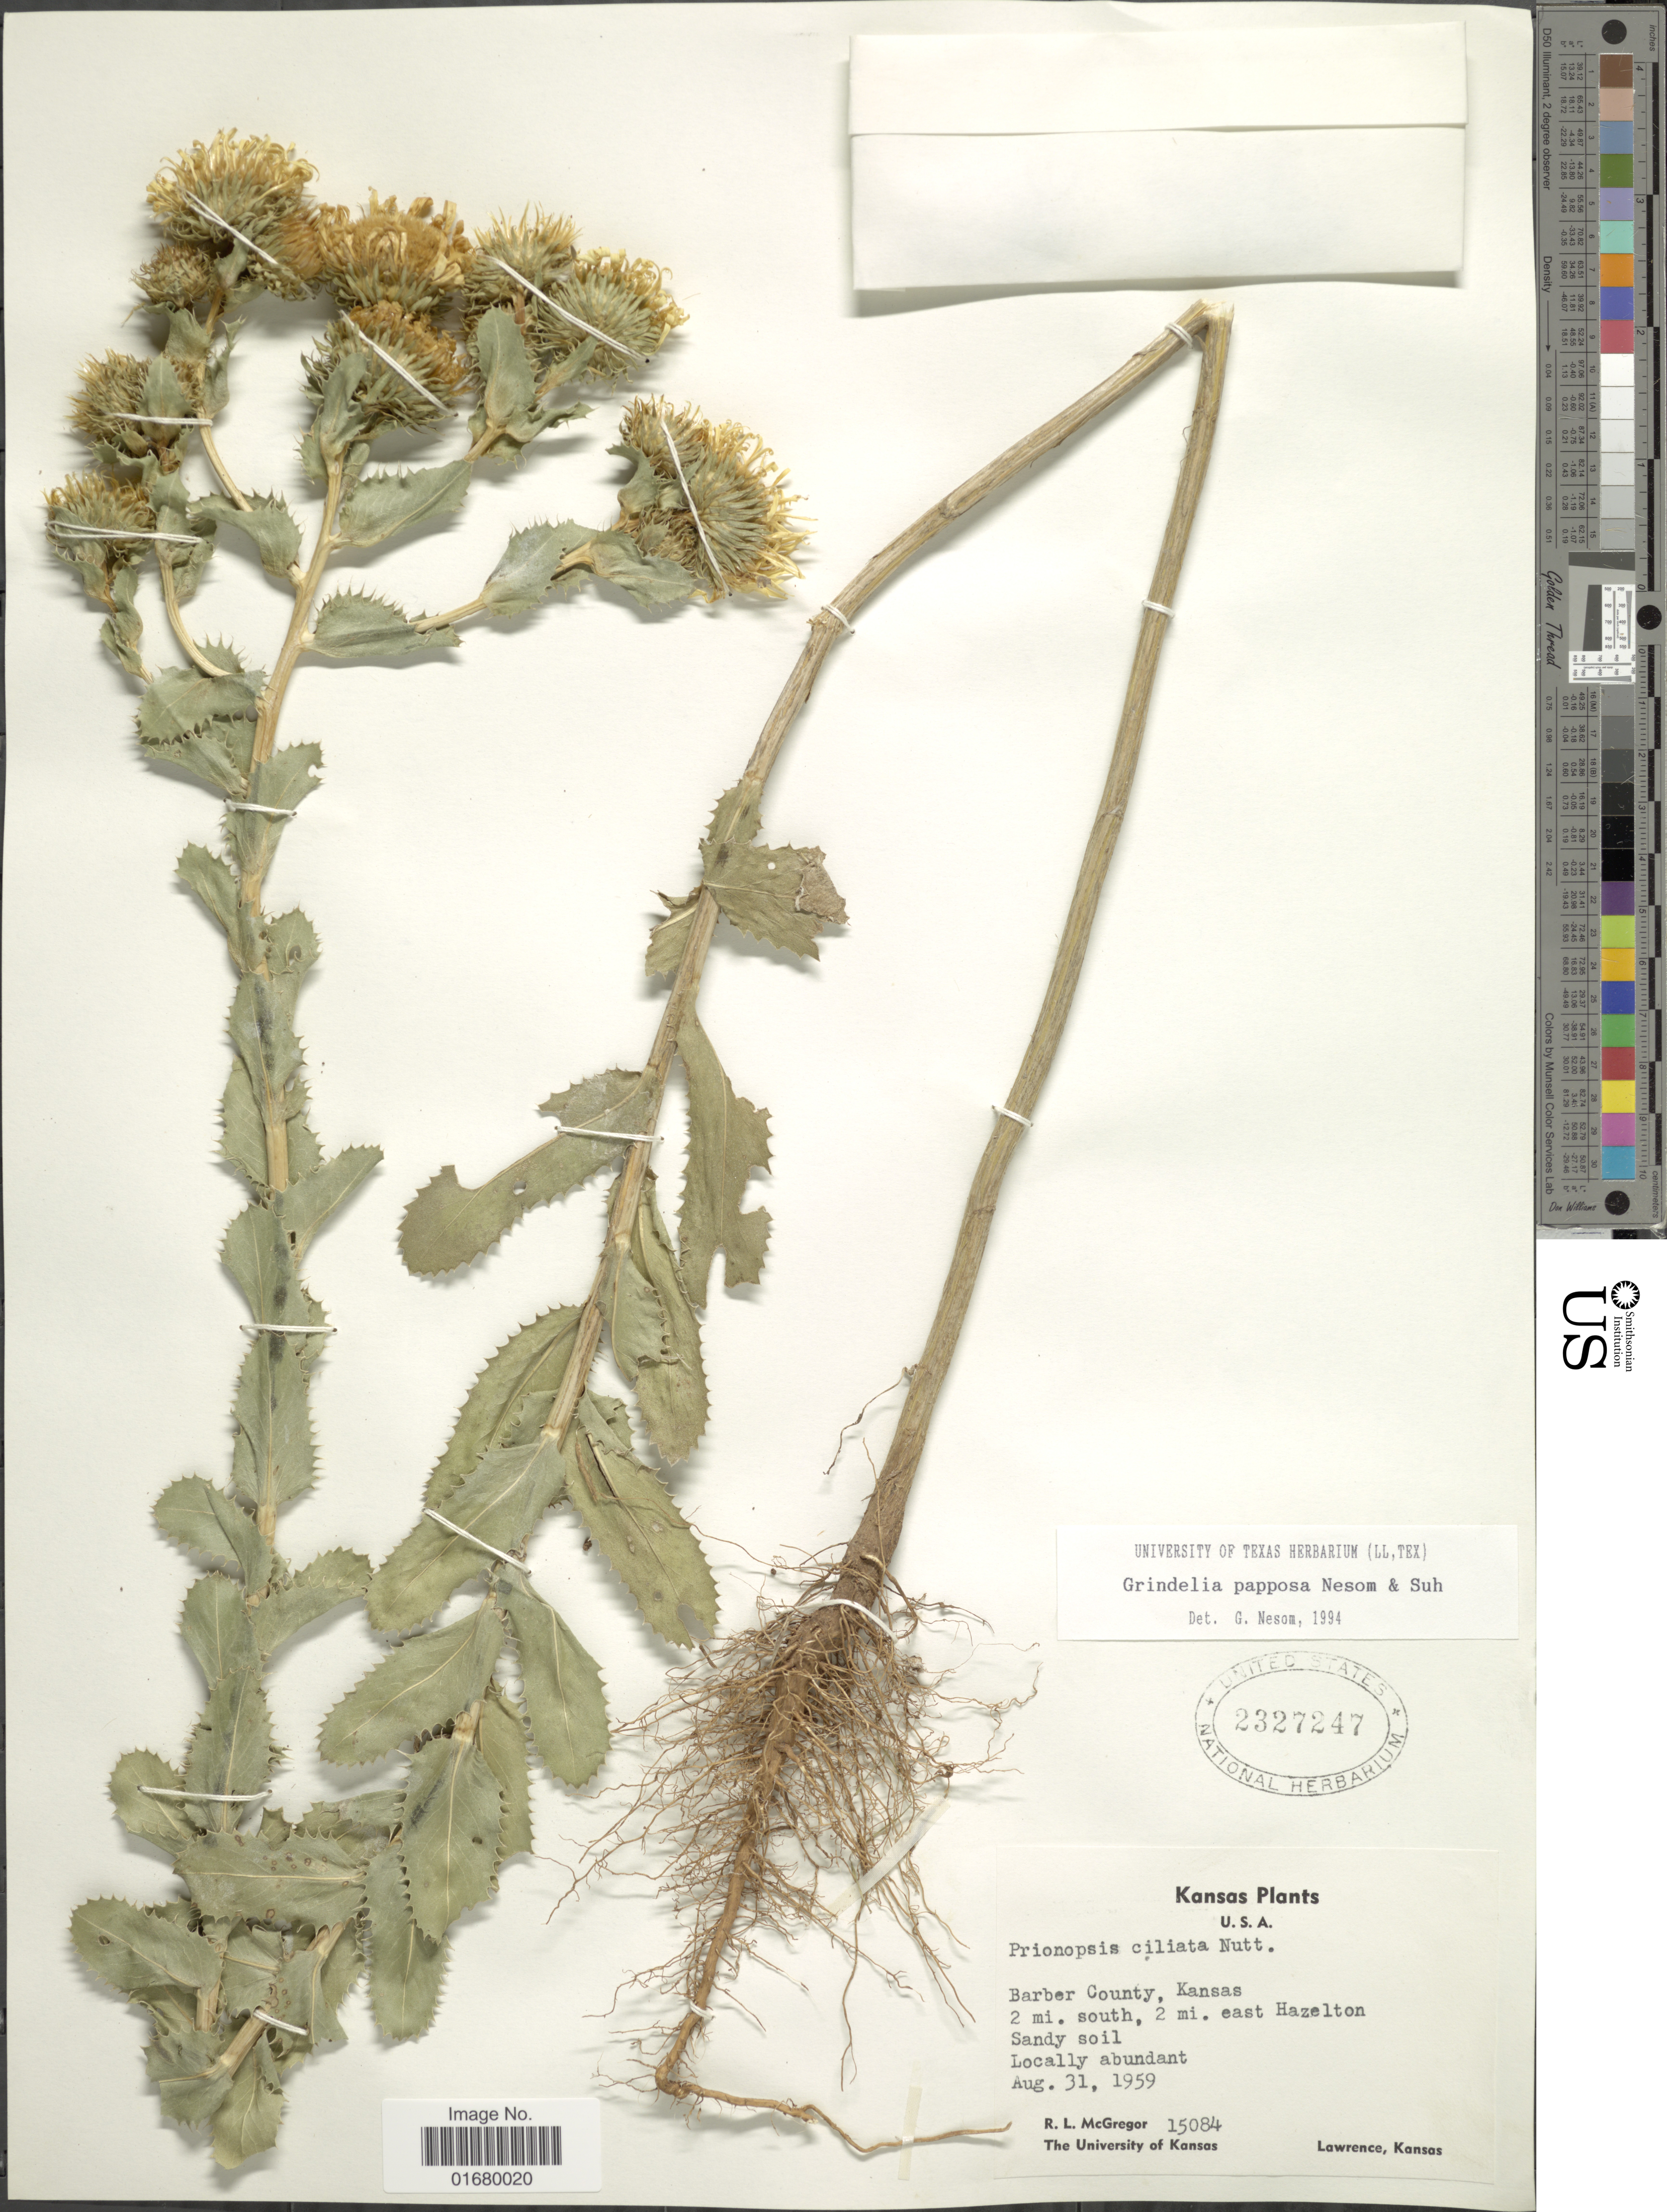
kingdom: Plantae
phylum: Tracheophyta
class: Magnoliopsida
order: Asterales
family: Asteraceae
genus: Grindelia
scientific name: Grindelia papposa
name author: G.L. Nesom & Suh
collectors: R. McGregor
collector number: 15084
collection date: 1959-08-31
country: United States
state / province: Kansas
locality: Barber County, 2 mi. south, 2 mi. east Hazelton. Lawrence.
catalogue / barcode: US 2327247